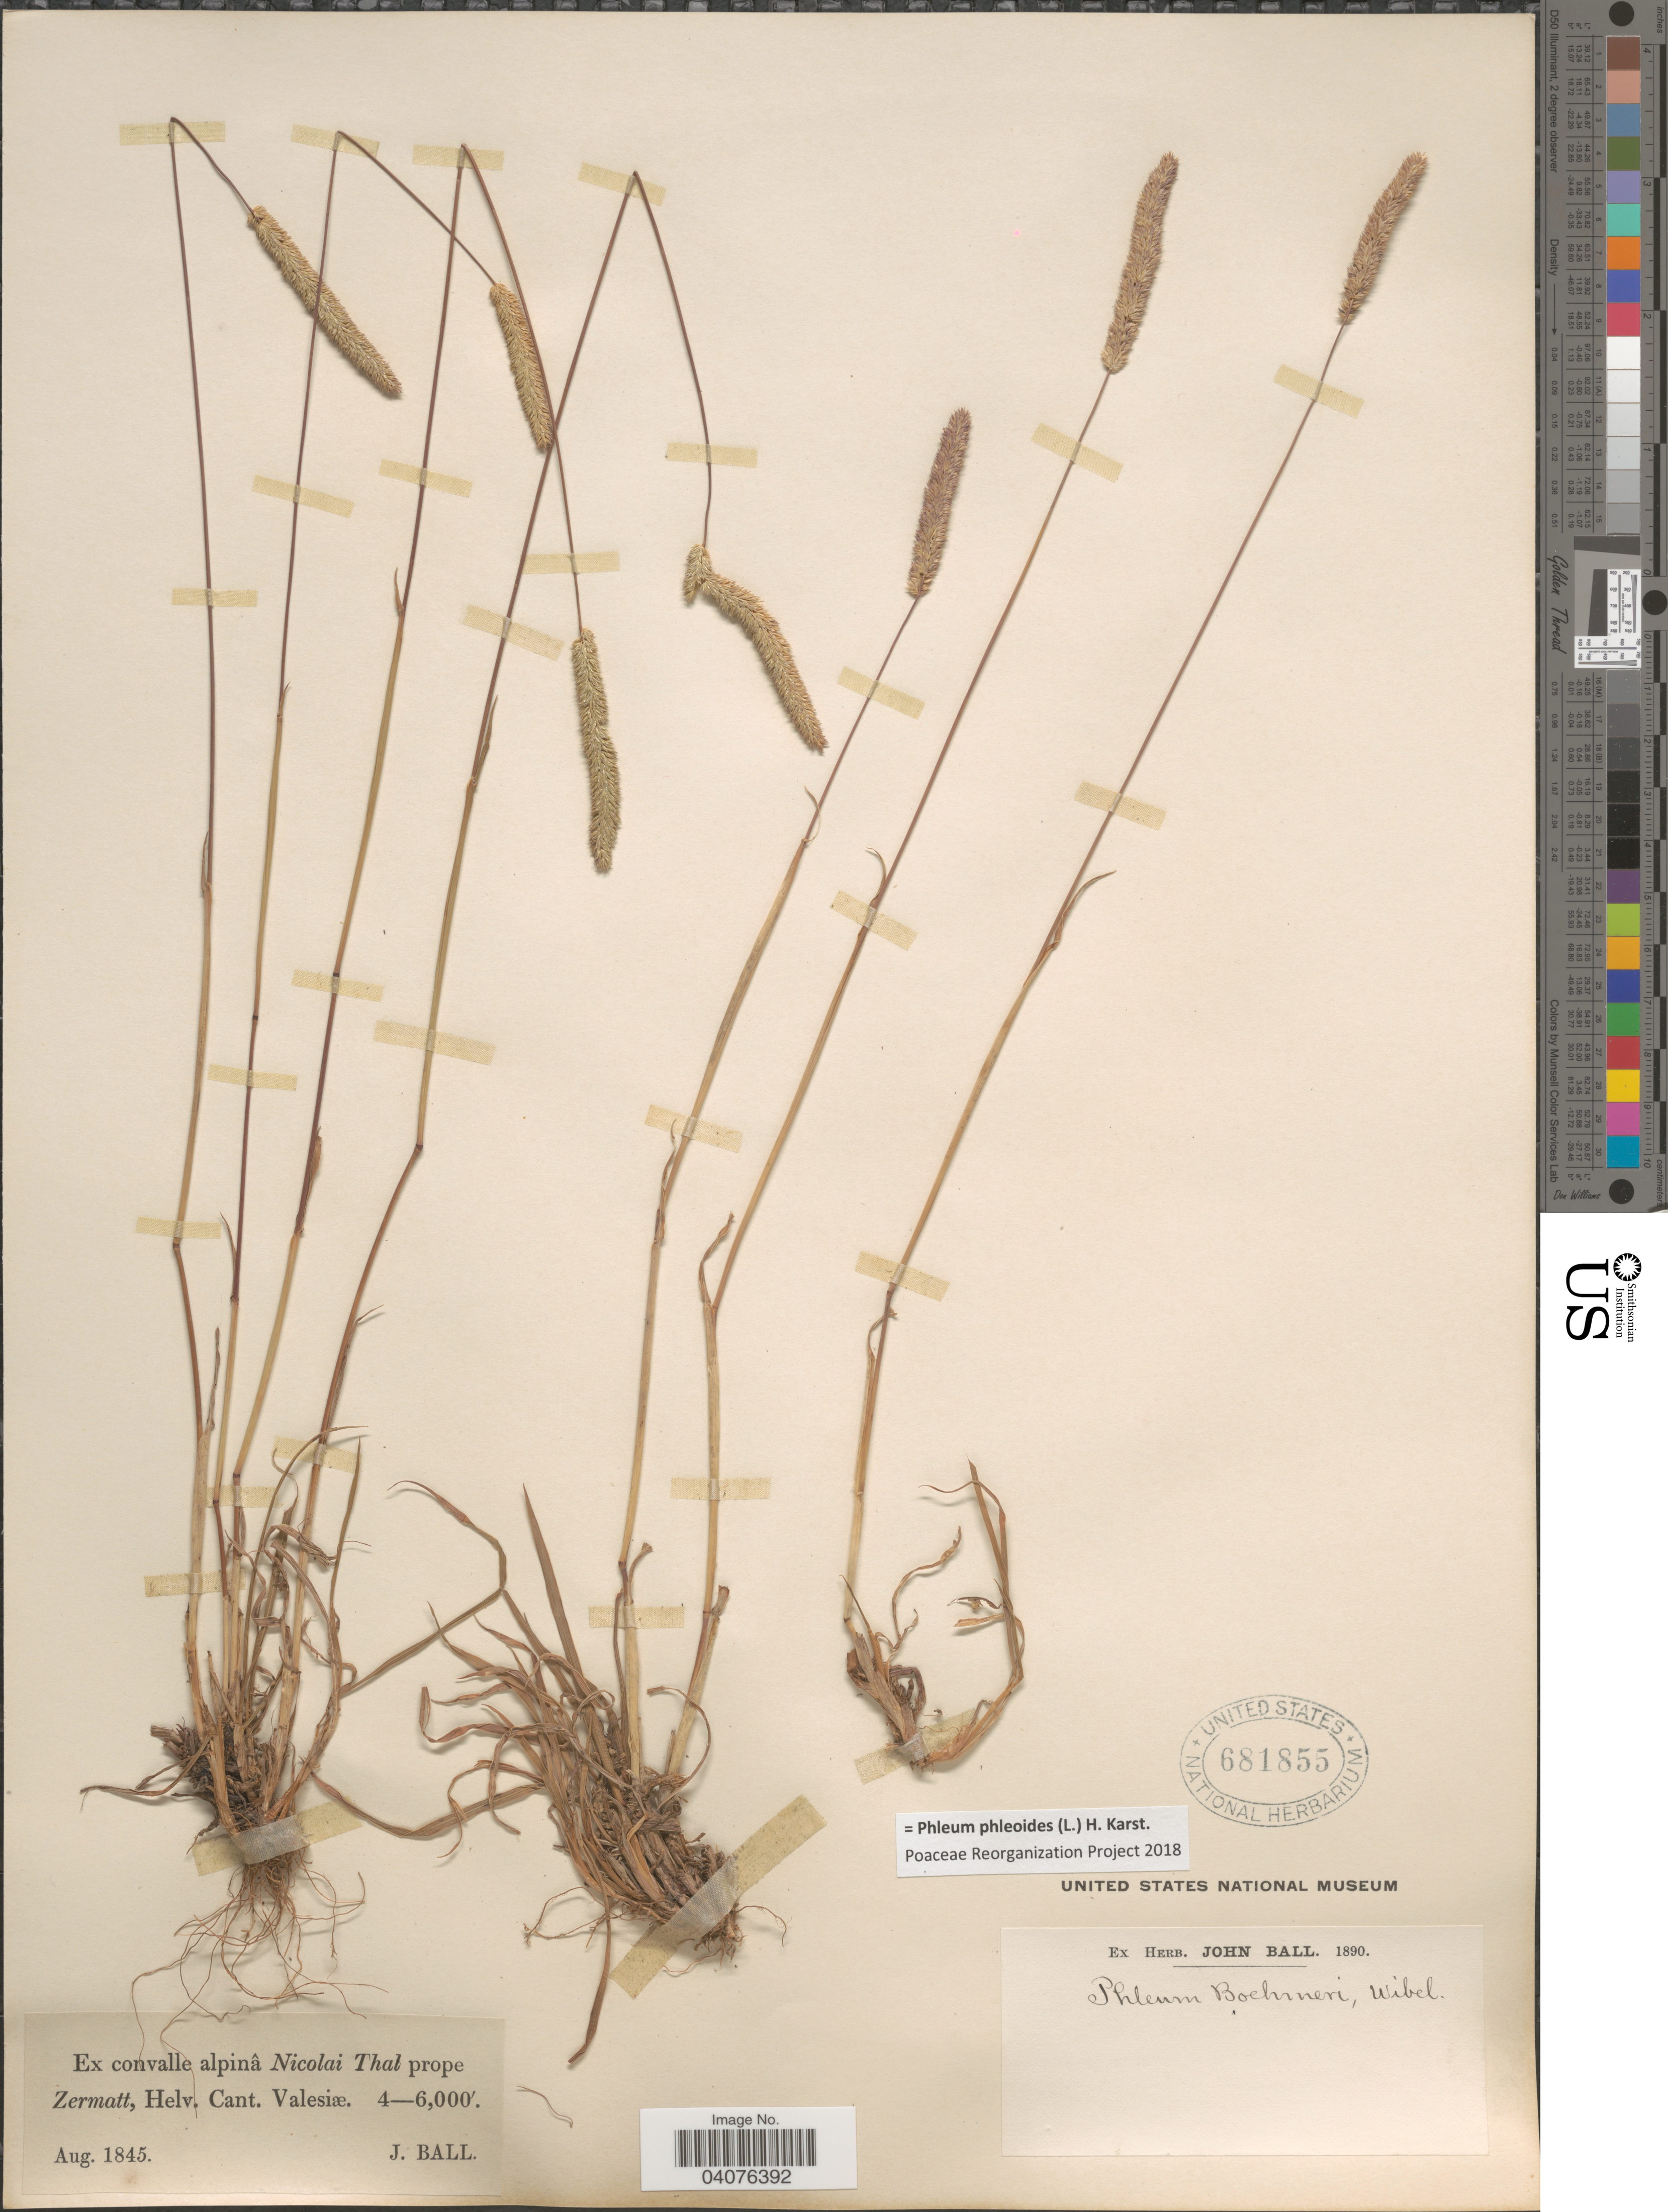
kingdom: Plantae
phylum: Tracheophyta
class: Liliopsida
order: Poales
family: Poaceae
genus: Phleum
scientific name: Phleum phleoides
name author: (L.) H. Karst.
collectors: J. Ball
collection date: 1845-08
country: Switzerland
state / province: Valais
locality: Ex convalle alpinâna Nicolai Thal prope Zermatt, Helv. Cant. Valesiæ.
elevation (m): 1219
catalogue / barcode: US 681855